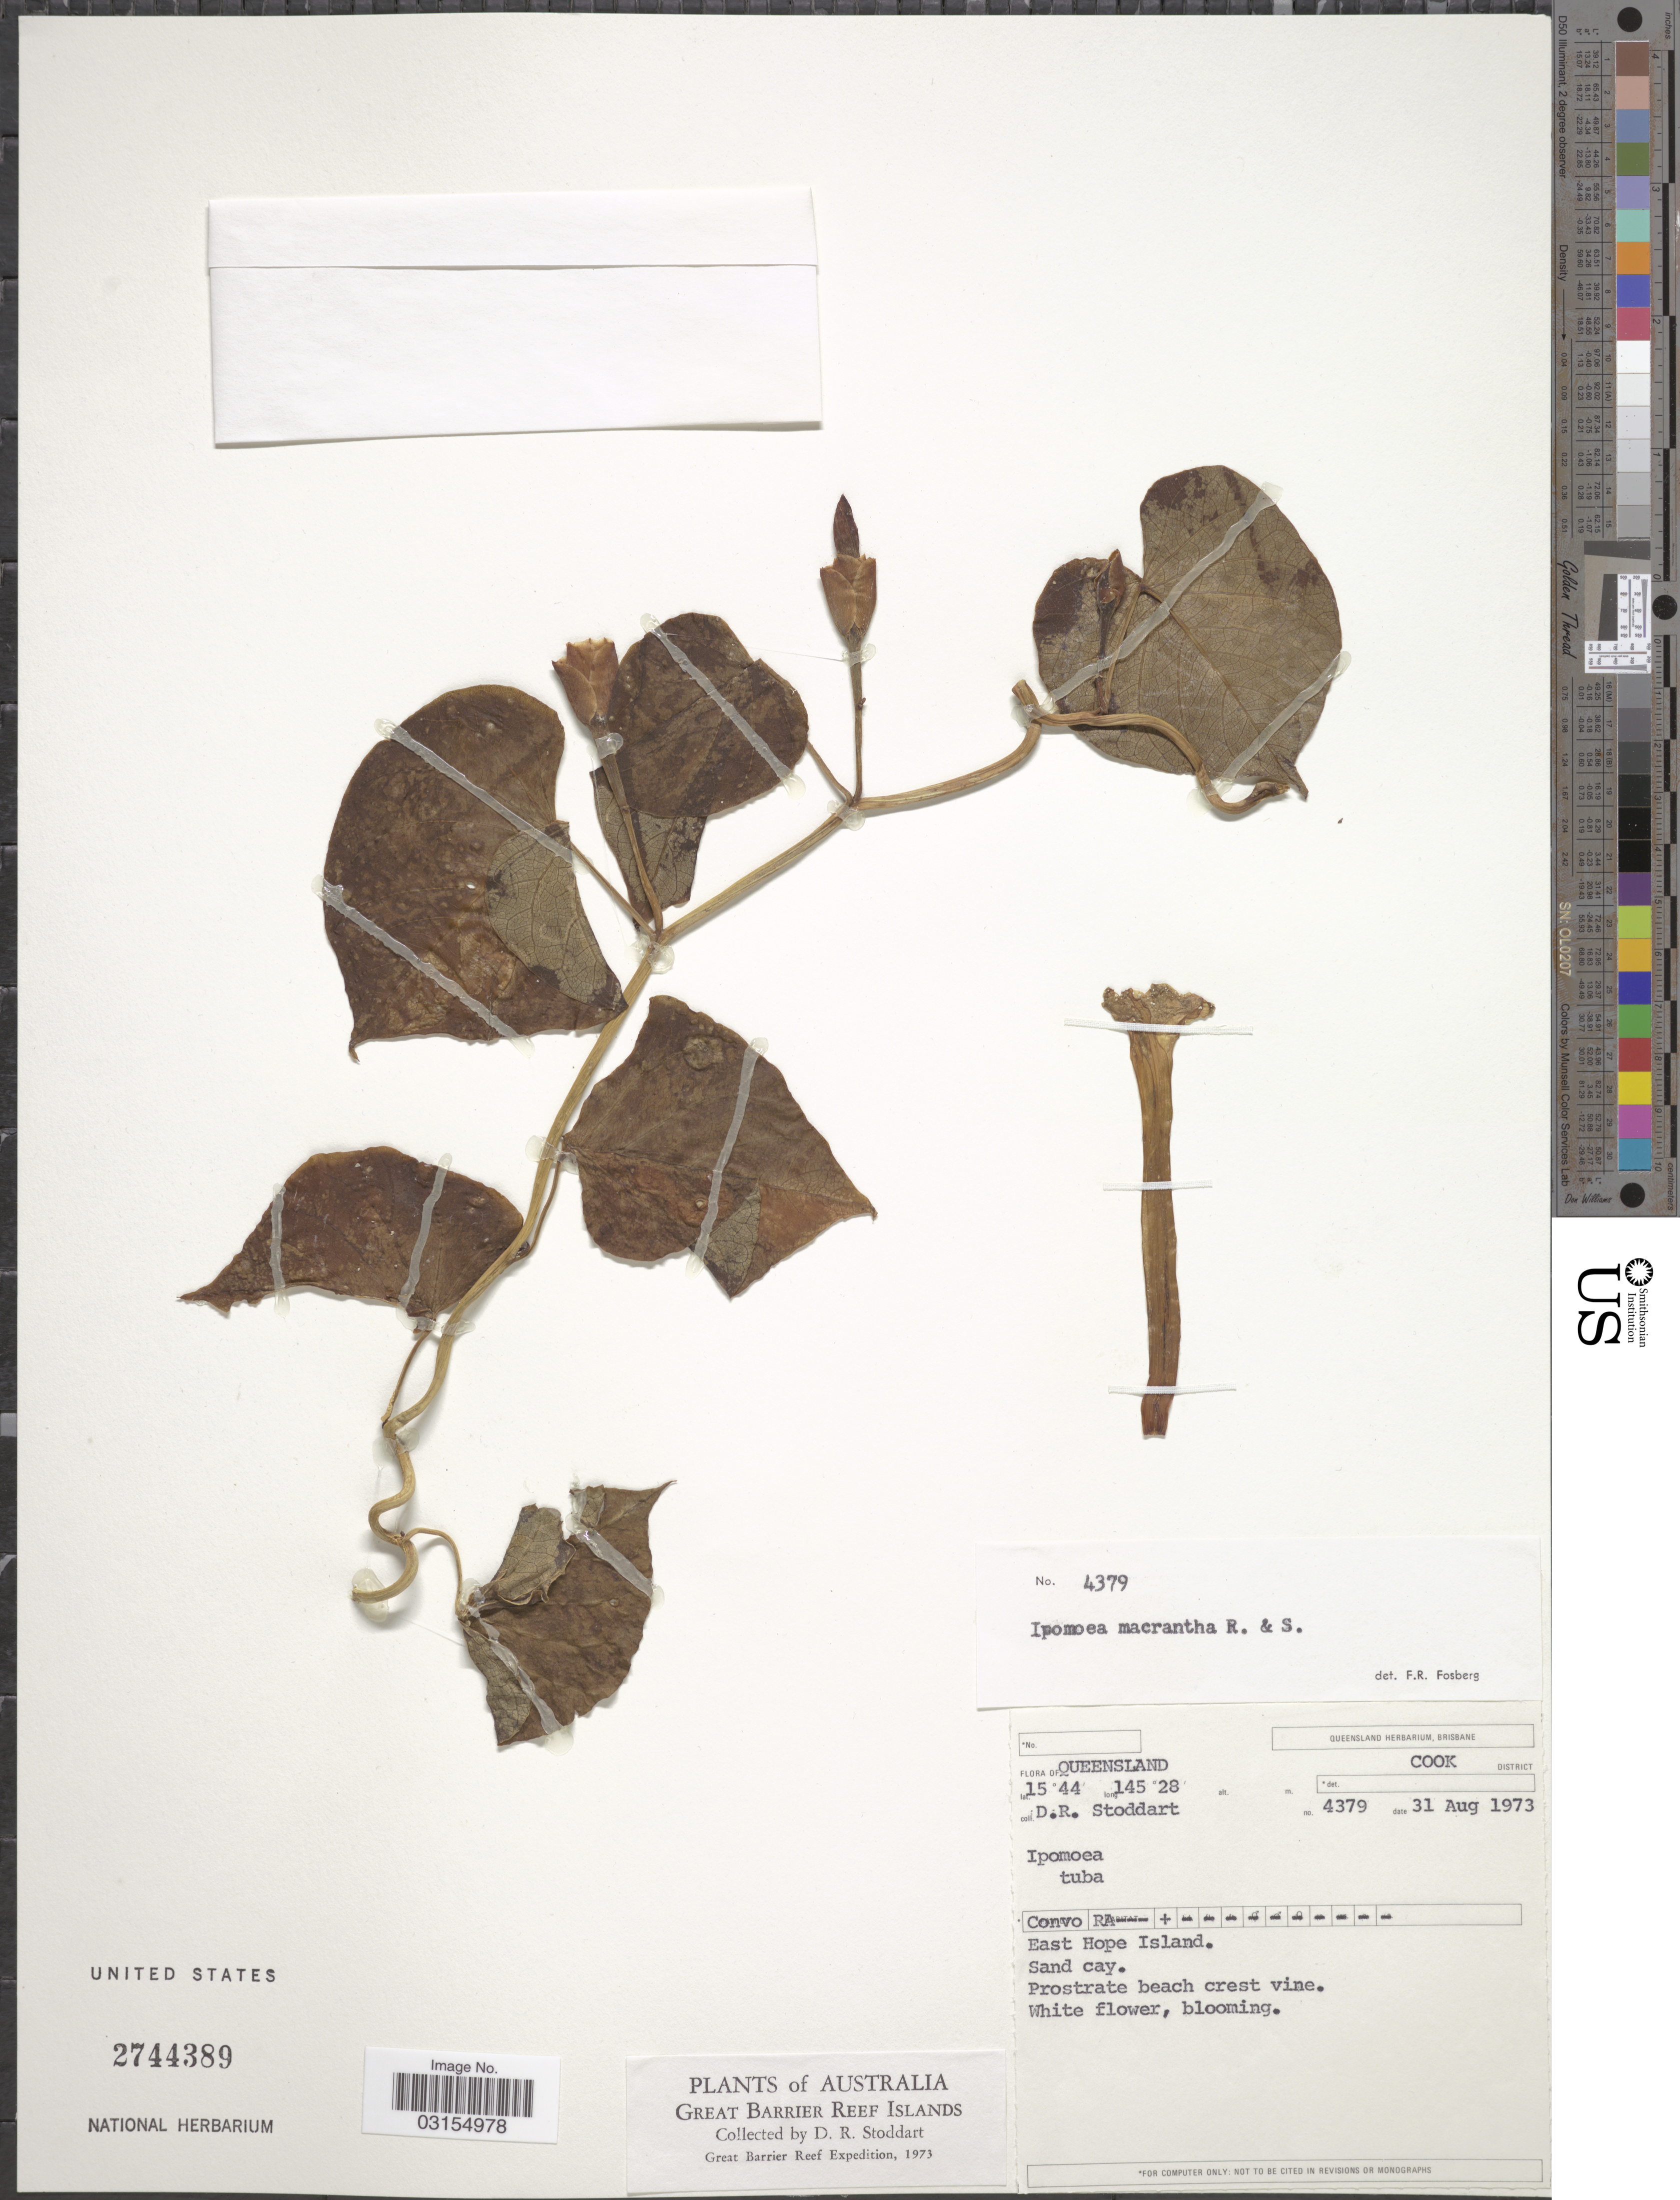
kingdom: Plantae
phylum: Tracheophyta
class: Magnoliopsida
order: Solanales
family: Convolvulaceae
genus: Ipomoea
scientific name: Ipomoea violacea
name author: L.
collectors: D. R. Stoddart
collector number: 4379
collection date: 1973-08-31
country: Australia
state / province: Queensland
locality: Great Barrier Reef Islands. Cook District. East Hope Island.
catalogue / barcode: US 2744389